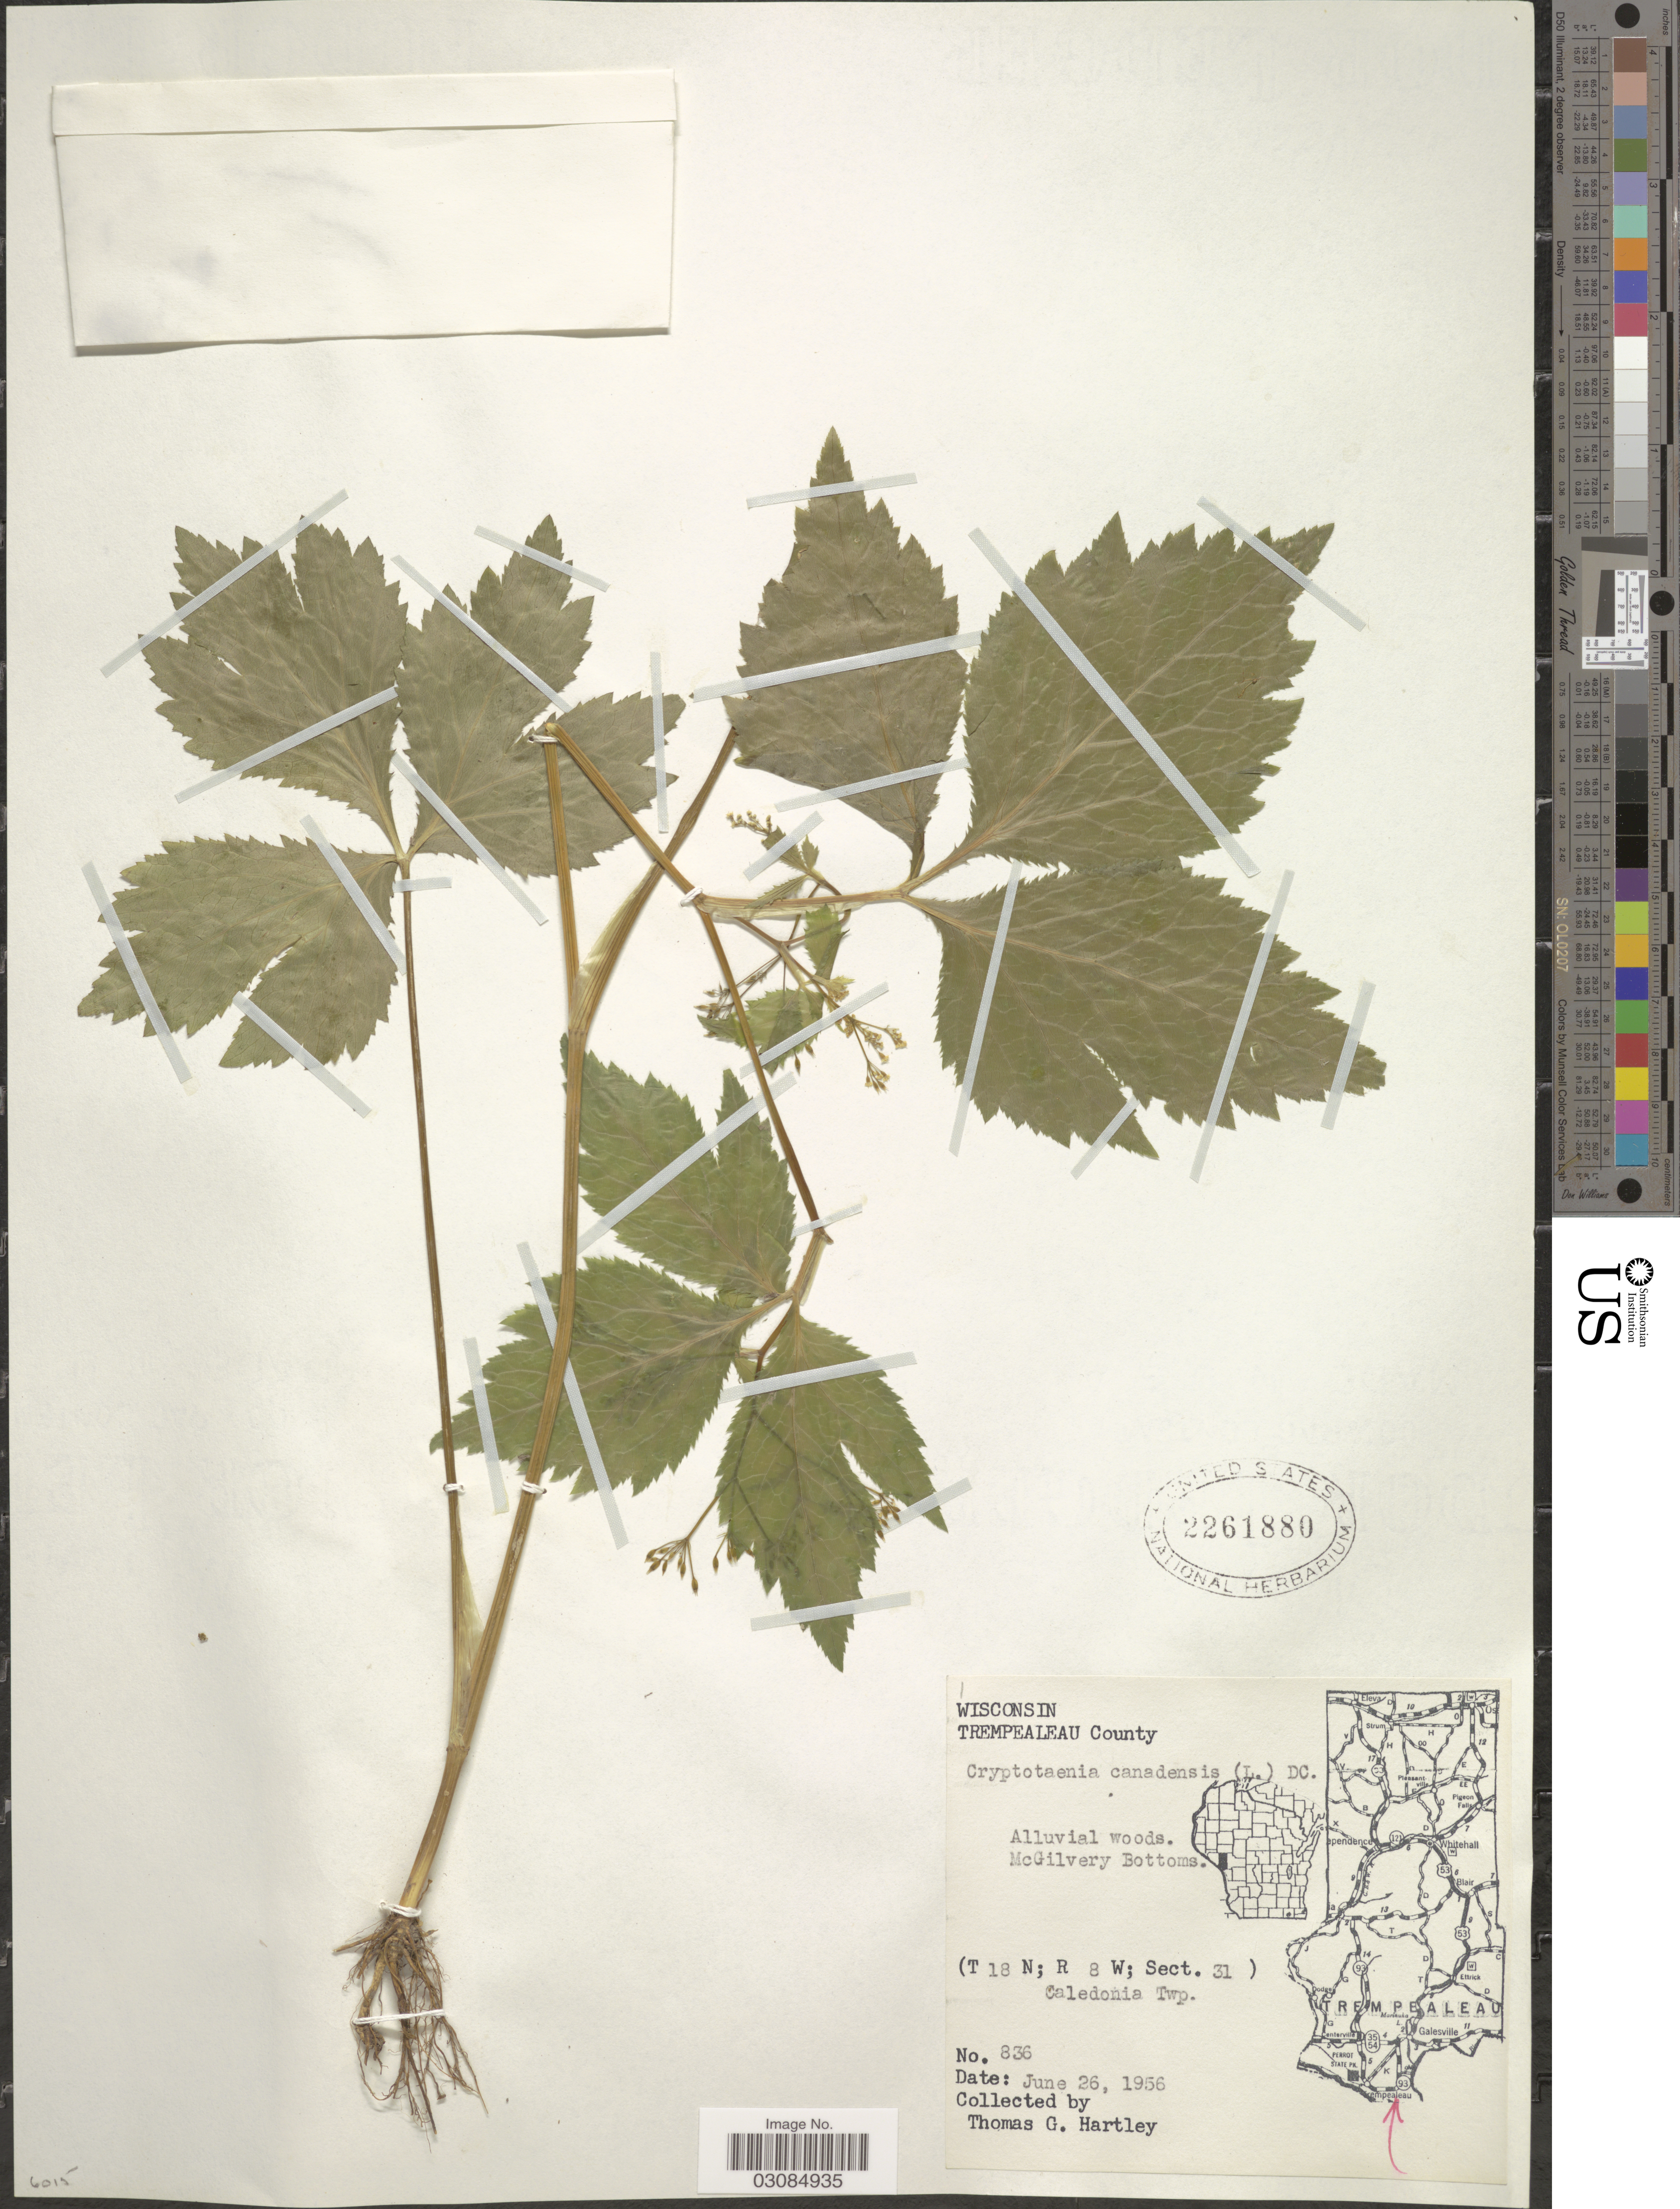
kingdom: Plantae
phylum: Tracheophyta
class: Magnoliopsida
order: Apiales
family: Apiaceae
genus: Cryptotaenia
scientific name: Cryptotaenia canadensis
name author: (L.) DC.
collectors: T. G. Hartley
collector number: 836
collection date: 1956-06-26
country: United States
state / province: Wisconsin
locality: Trempealeau County. McGilvery Bottoms. (T 18 N; R 8 W; Sect. 31). Caledonia Twp.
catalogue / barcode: US 2261880